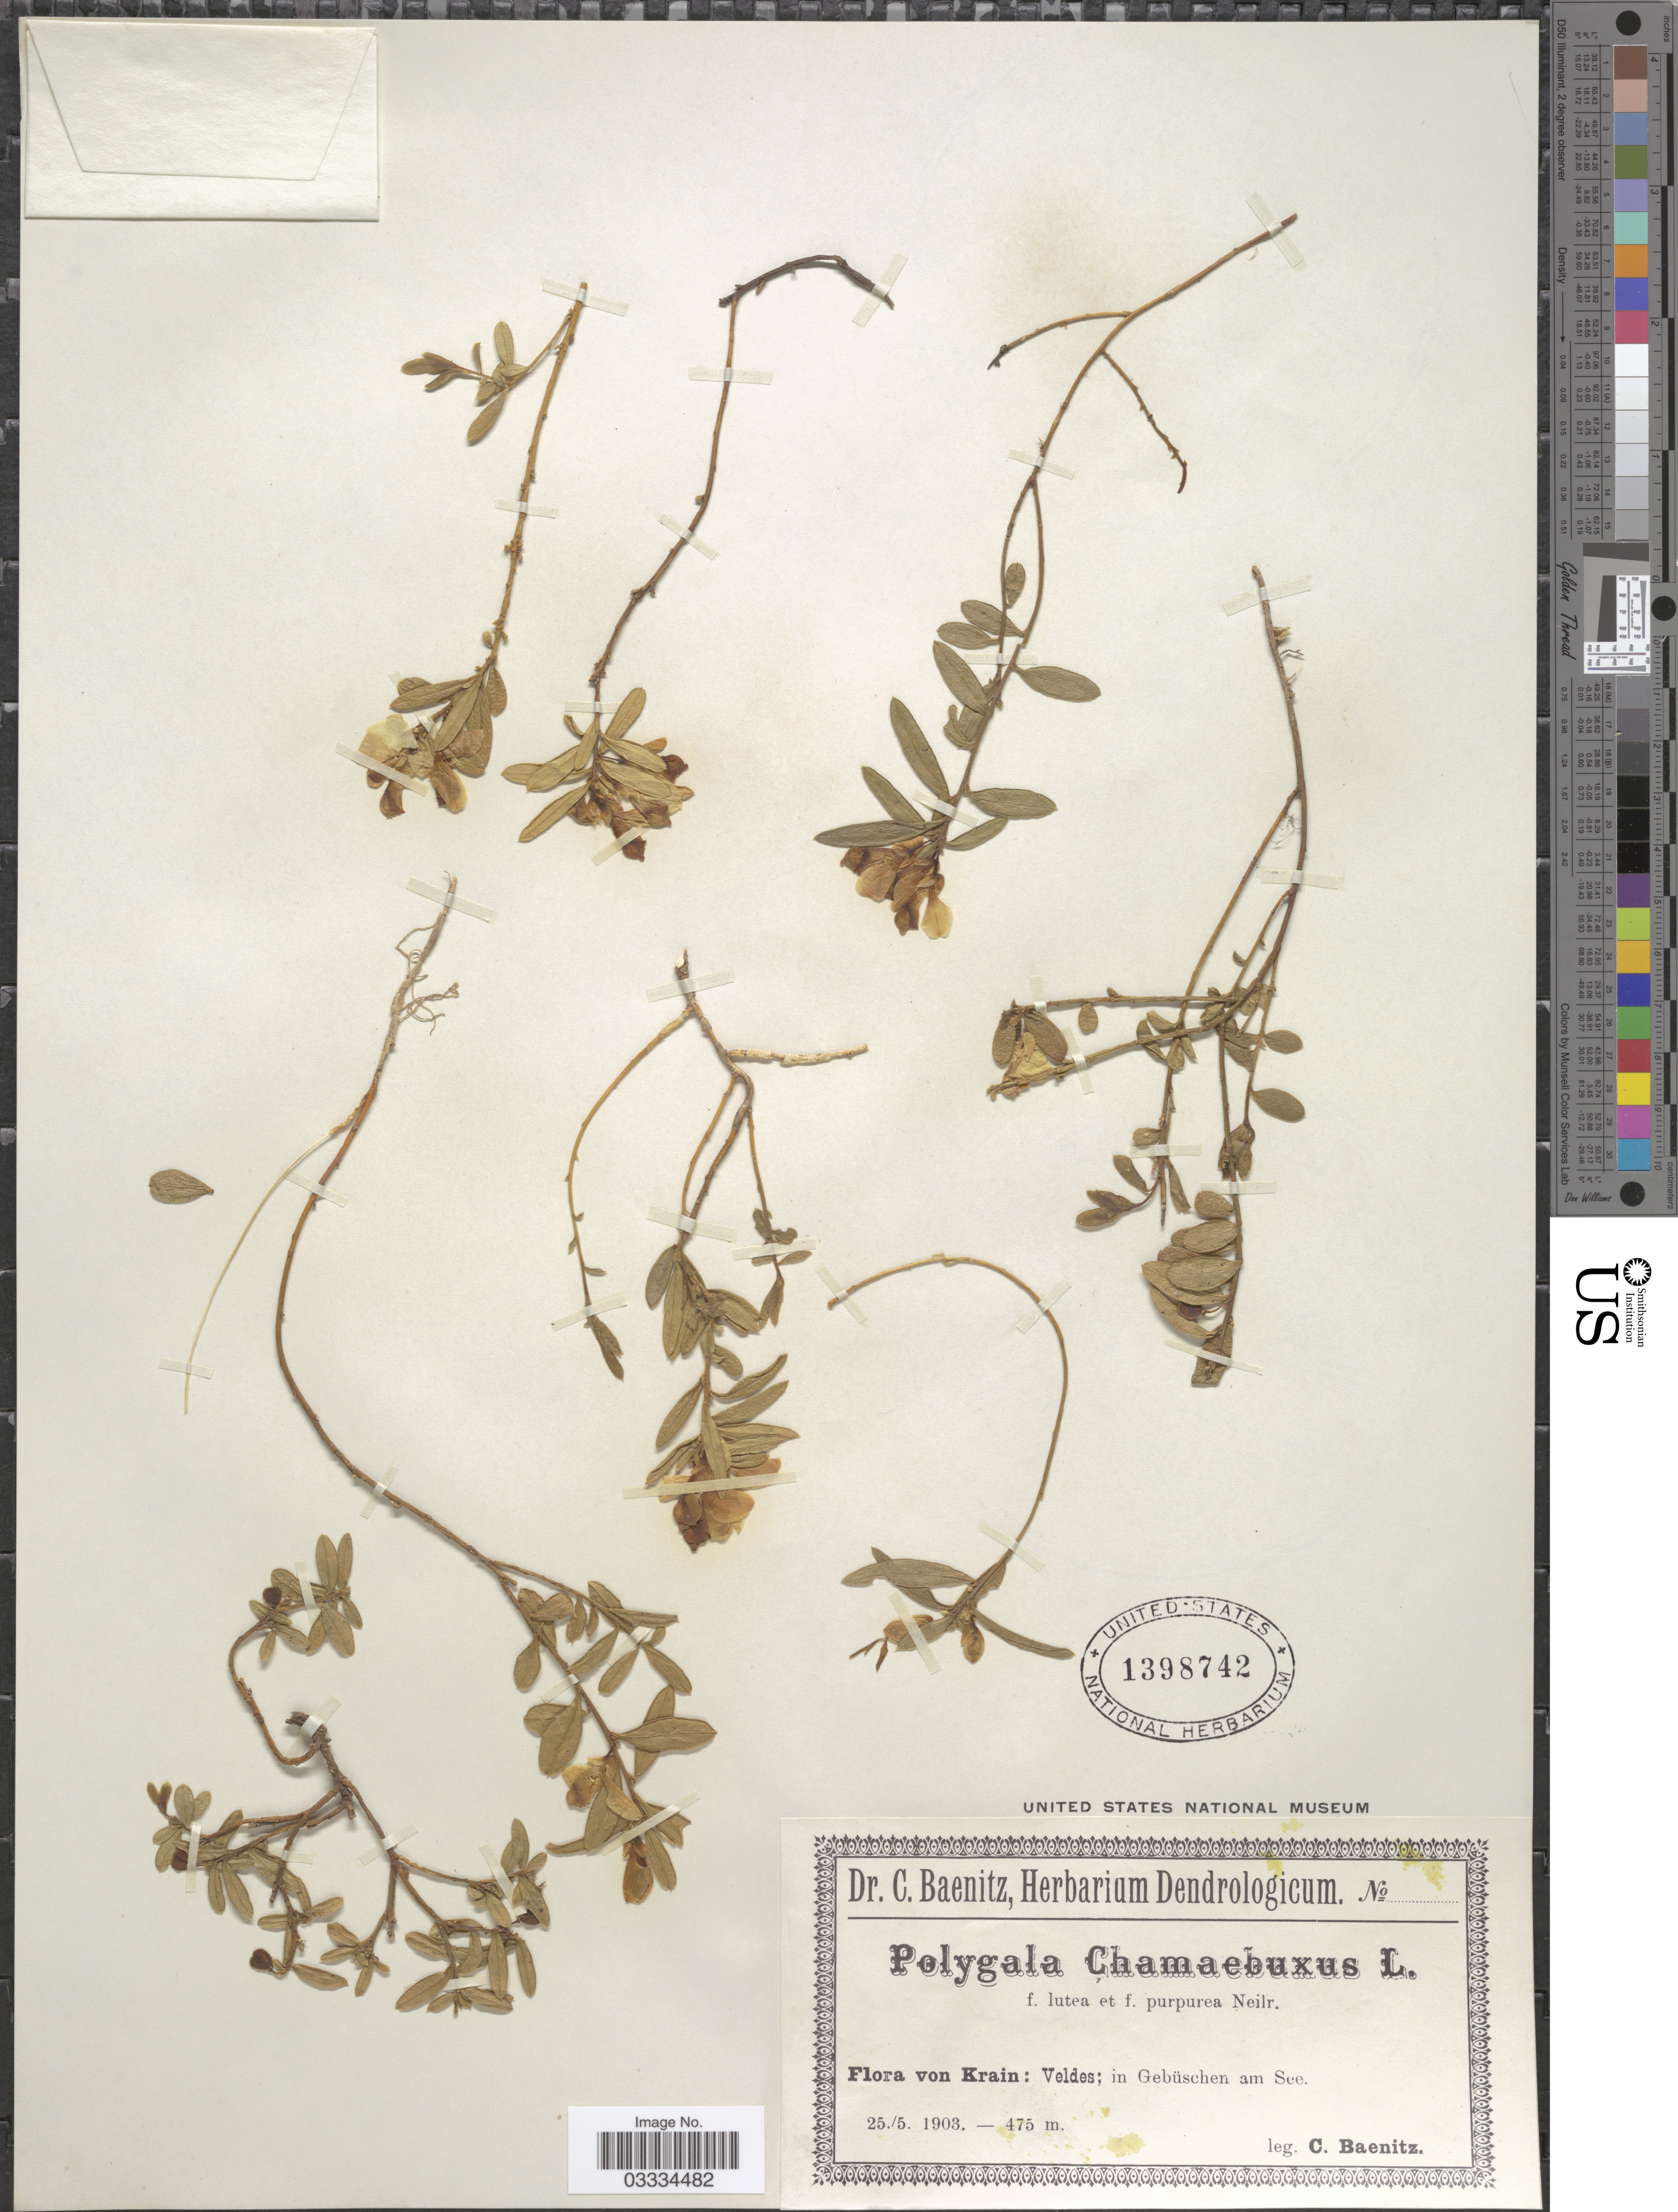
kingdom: Plantae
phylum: Tracheophyta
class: Magnoliopsida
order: Fabales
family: Polygalaceae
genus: Polygaloides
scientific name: Polygaloides chamaebuxus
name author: (L.) O. Schwarz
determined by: Strong, Mark T., (BOT), Smithsonian Institution - National Museum of Natural History (UNITED STATES)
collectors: C. G. Baenitz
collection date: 1903-05-25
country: Slovenia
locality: Krain: Veldes; in Gebüschen am See.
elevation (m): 475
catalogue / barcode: US 1398742